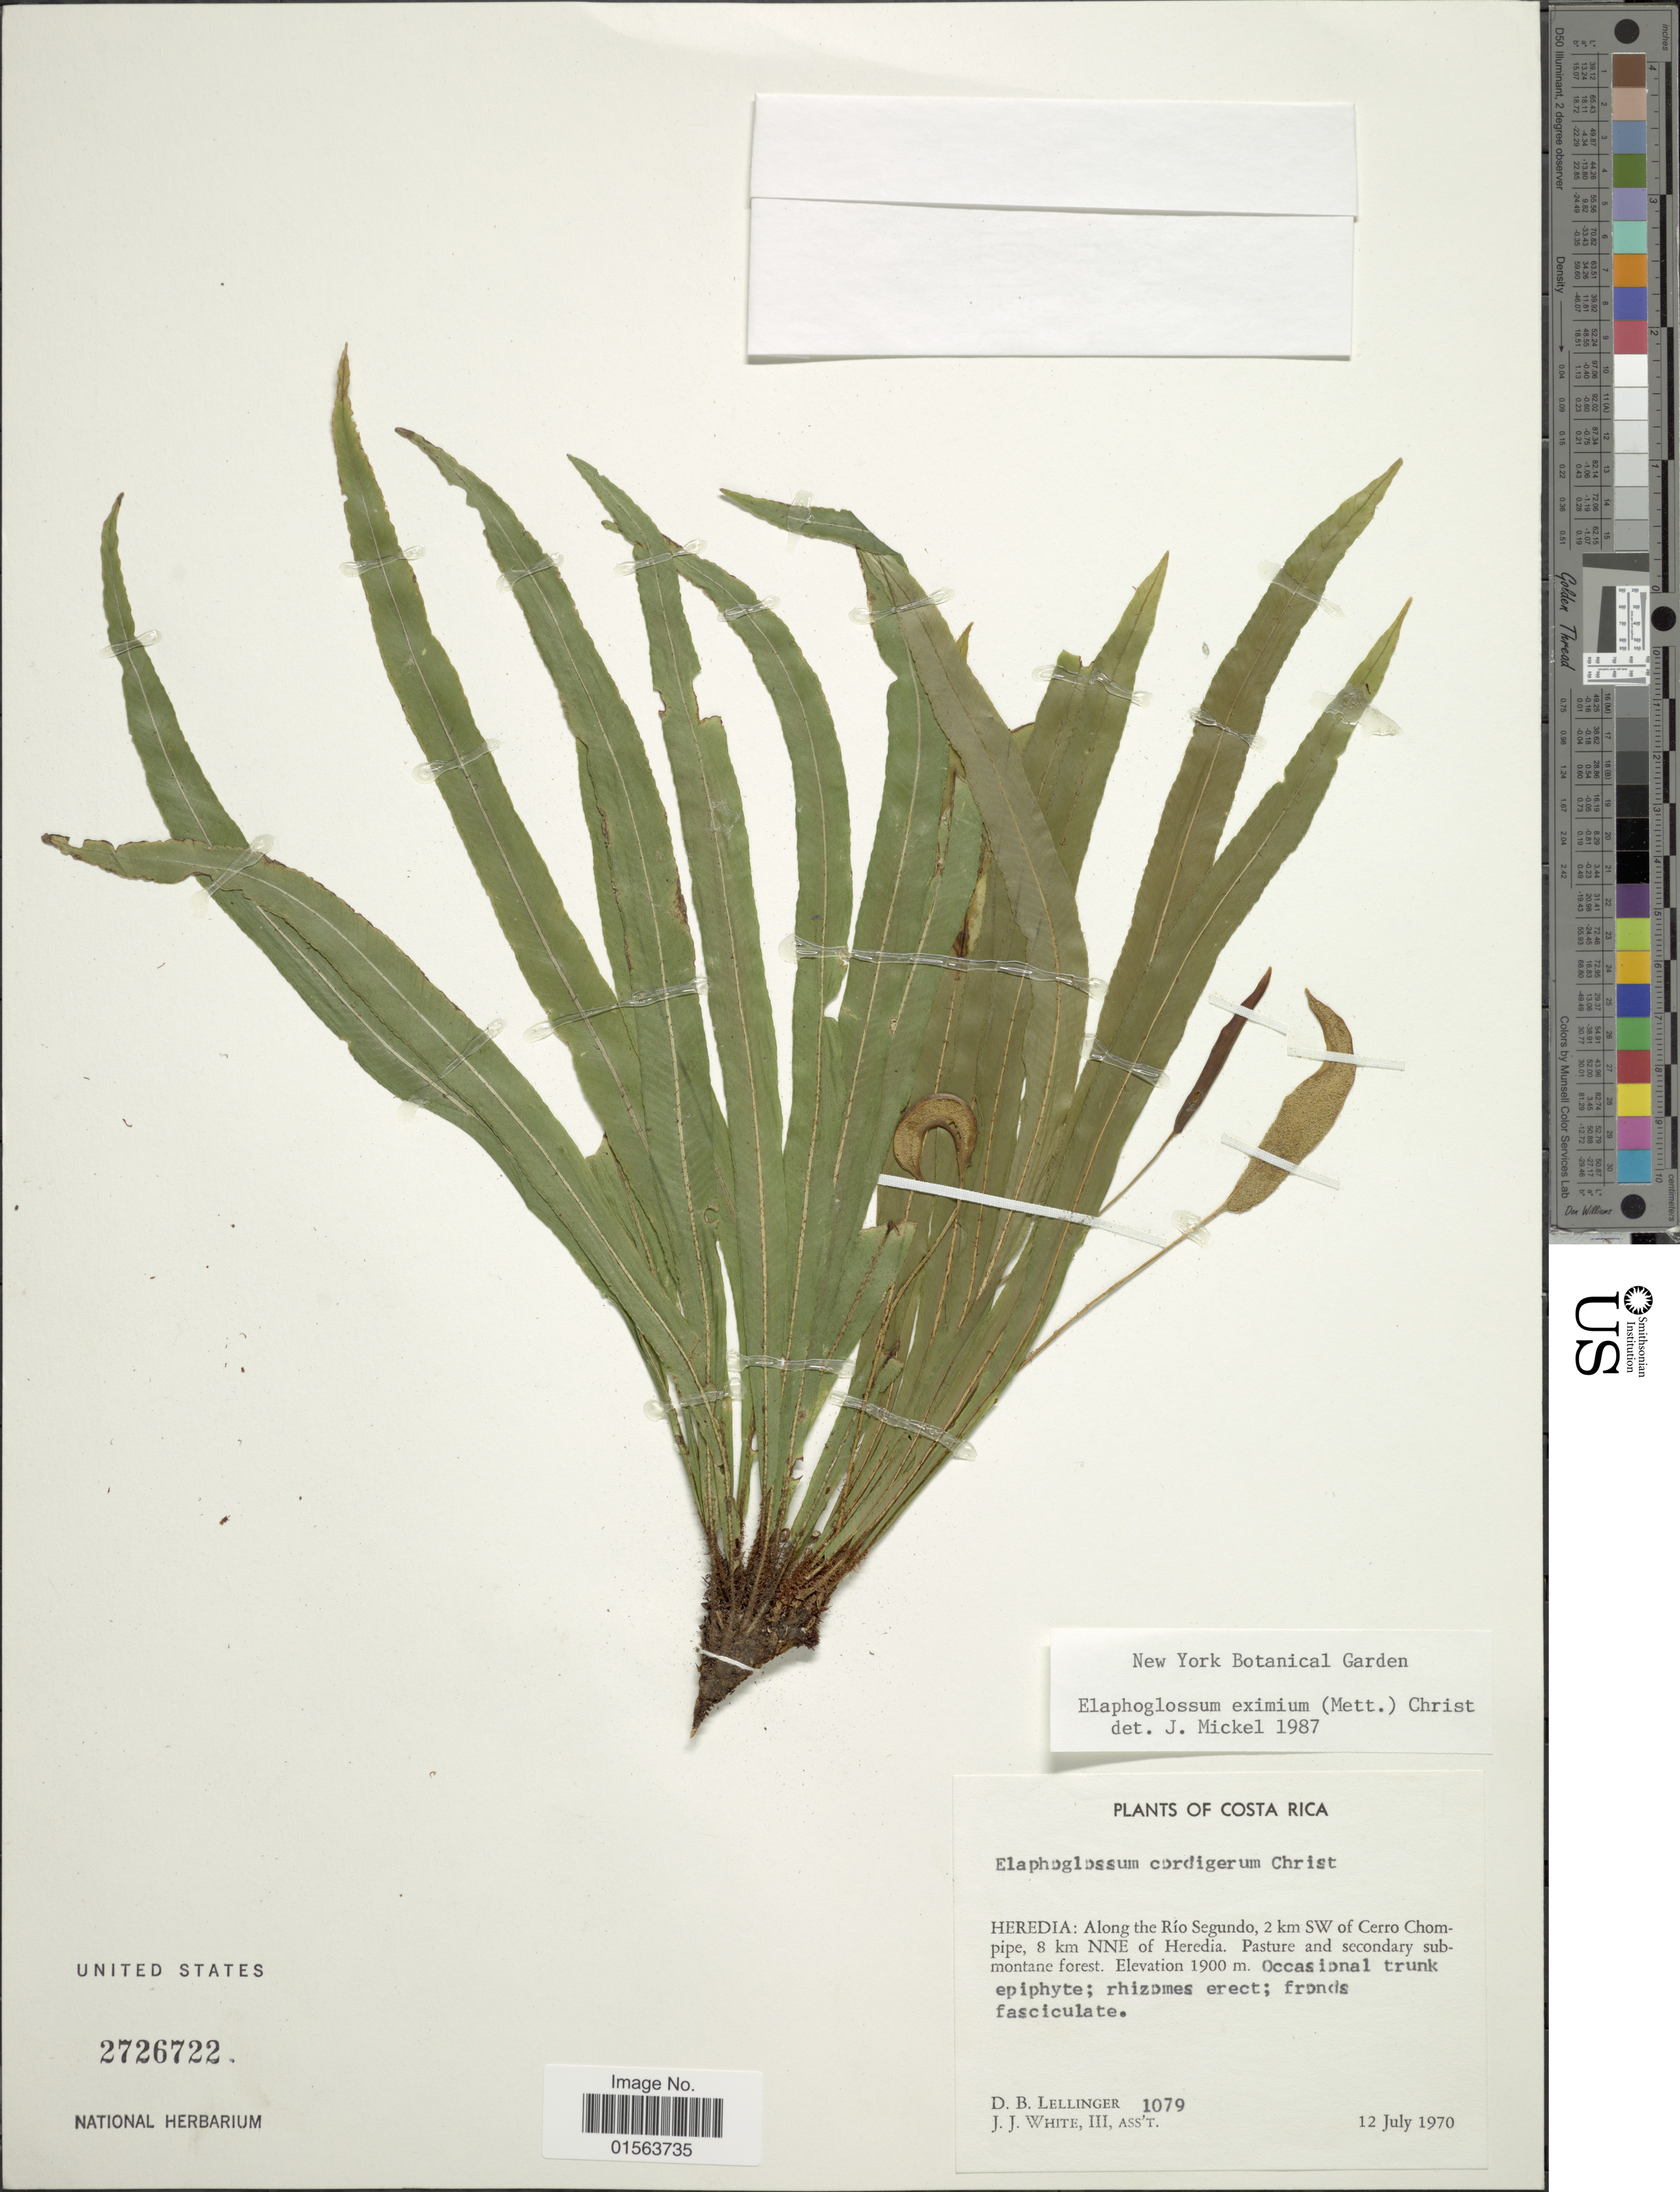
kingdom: Plantae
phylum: Tracheophyta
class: Polypodiopsida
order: Polypodiales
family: Dryopteridaceae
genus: Elaphoglossum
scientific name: Elaphoglossum eximium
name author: (Mett.) Christ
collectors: D. B. Lellinger & J. J. White III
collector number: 1079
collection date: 1970-07-12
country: Costa Rica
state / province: Heredia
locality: Heredia:along the Rio Segundo, 2 km SW of Cerro Chompipe, 8 km NNE of Heredia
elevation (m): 1900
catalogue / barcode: US 2726722